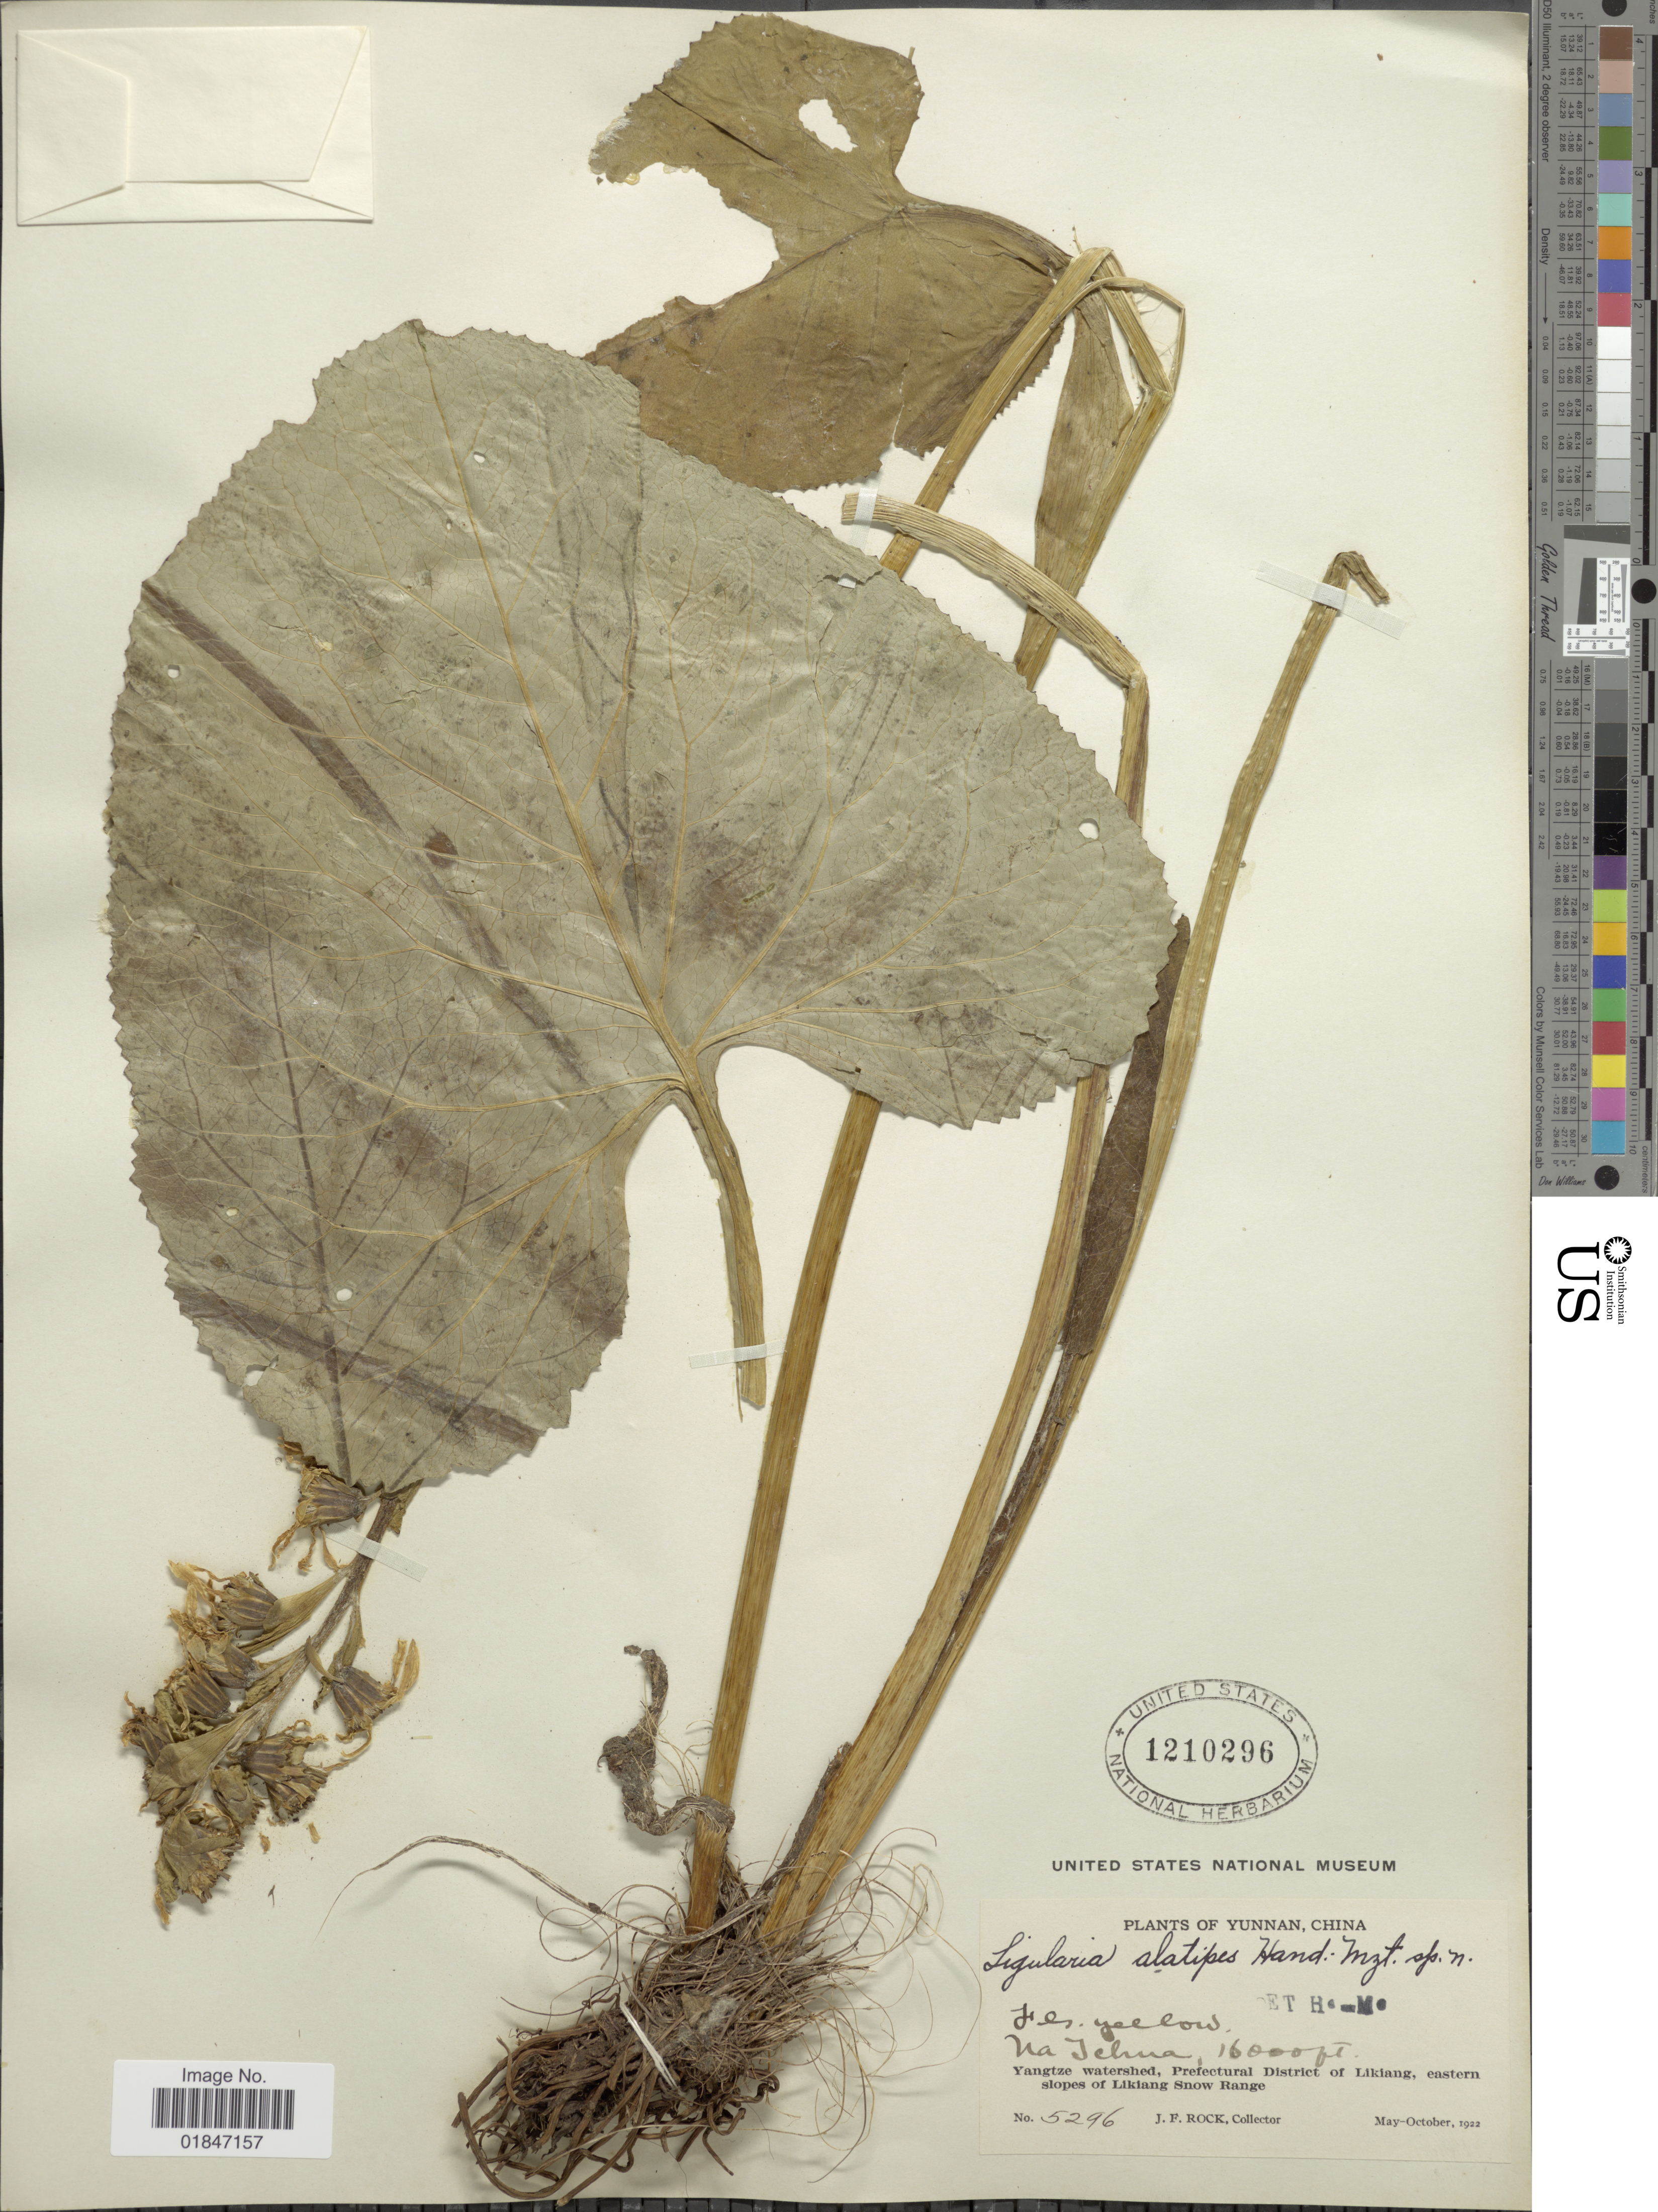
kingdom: Plantae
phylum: Tracheophyta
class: Magnoliopsida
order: Asterales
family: Asteraceae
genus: Ligularia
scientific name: Ligularia alatipes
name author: Hand.-Mazz.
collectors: J. Rock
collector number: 5296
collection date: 1922-05/1922-10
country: China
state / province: Yunnan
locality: Yunnan, China. Na Tchua, Yangtze watershed, Prefectual District of Likiang, eastern slopes of Likiang Snow Range.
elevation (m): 4877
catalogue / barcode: US 1210296